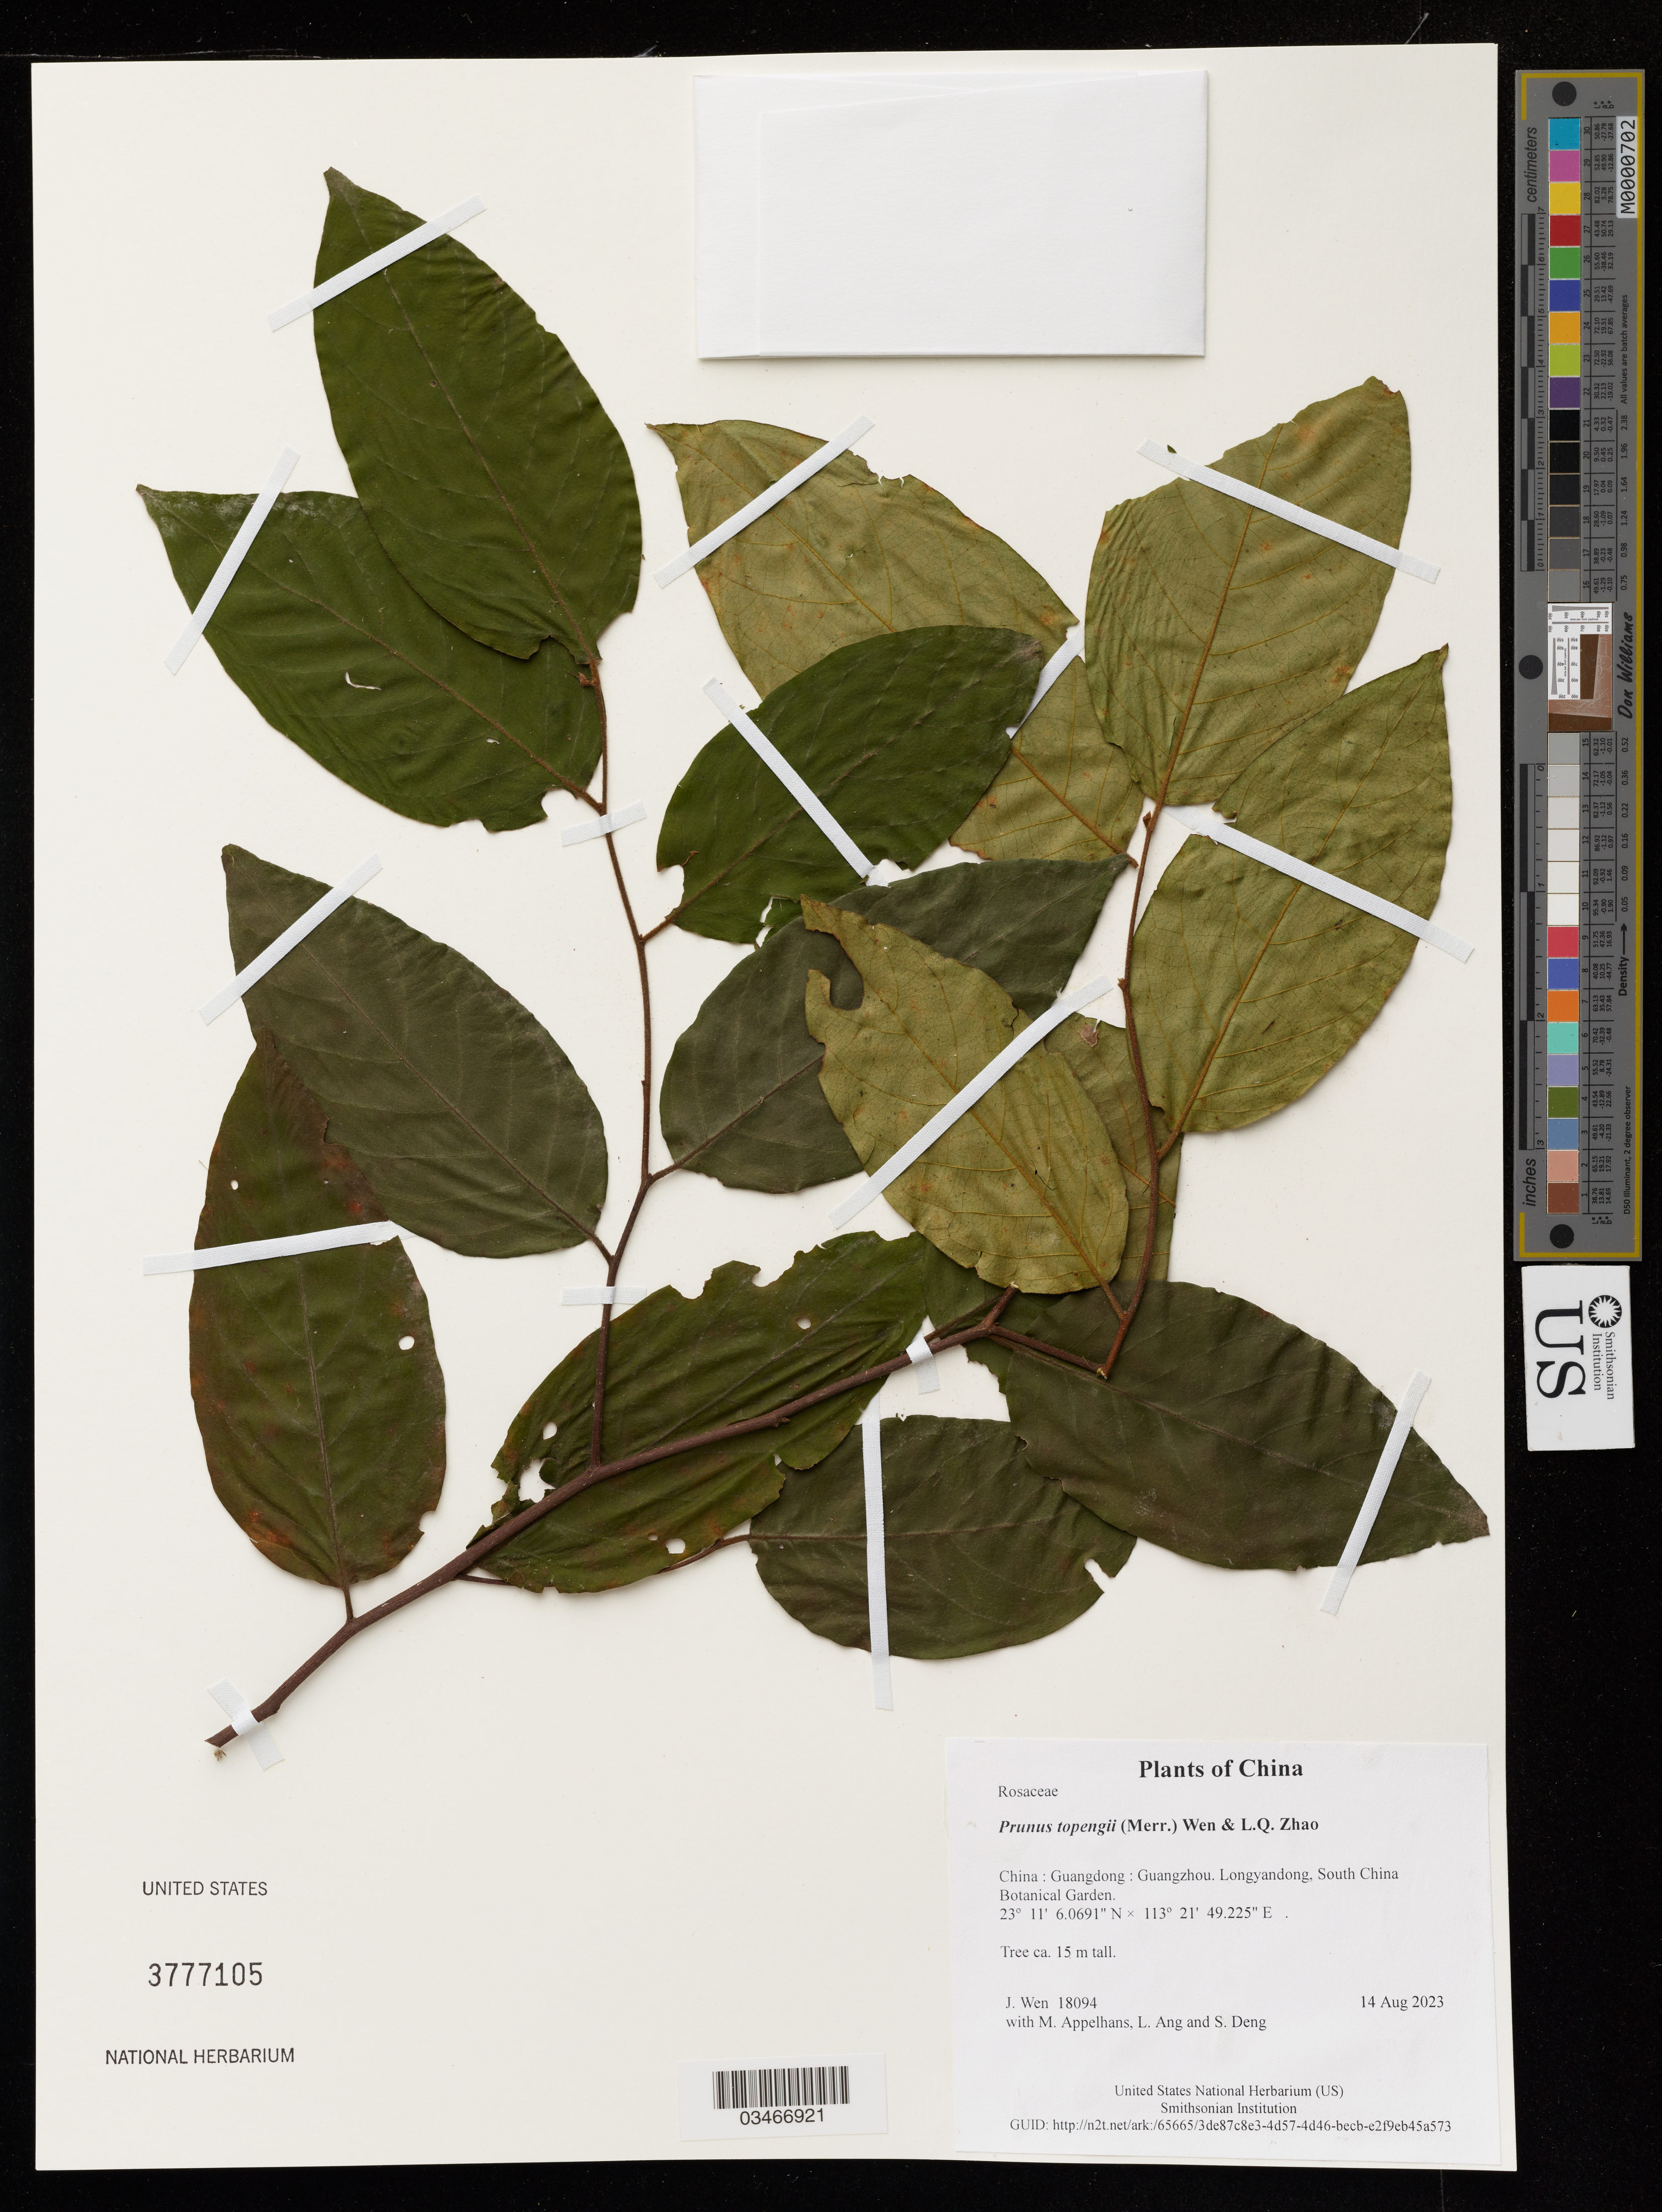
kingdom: Plantae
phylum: Tracheophyta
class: Magnoliopsida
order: Rosales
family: Rosaceae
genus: Prunus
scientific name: Prunus topengii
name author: (Merr.) J. Wen & L.Q. Zhao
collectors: J. Wen, M. Appelhans, L. Ang & S. Deng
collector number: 18094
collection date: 2023-08-14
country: China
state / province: Guangdong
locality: Guangzhou. Longyandong, South China Botanical Garden.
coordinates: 23.18501919 N, 113.3636735 E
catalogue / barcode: US 3777105